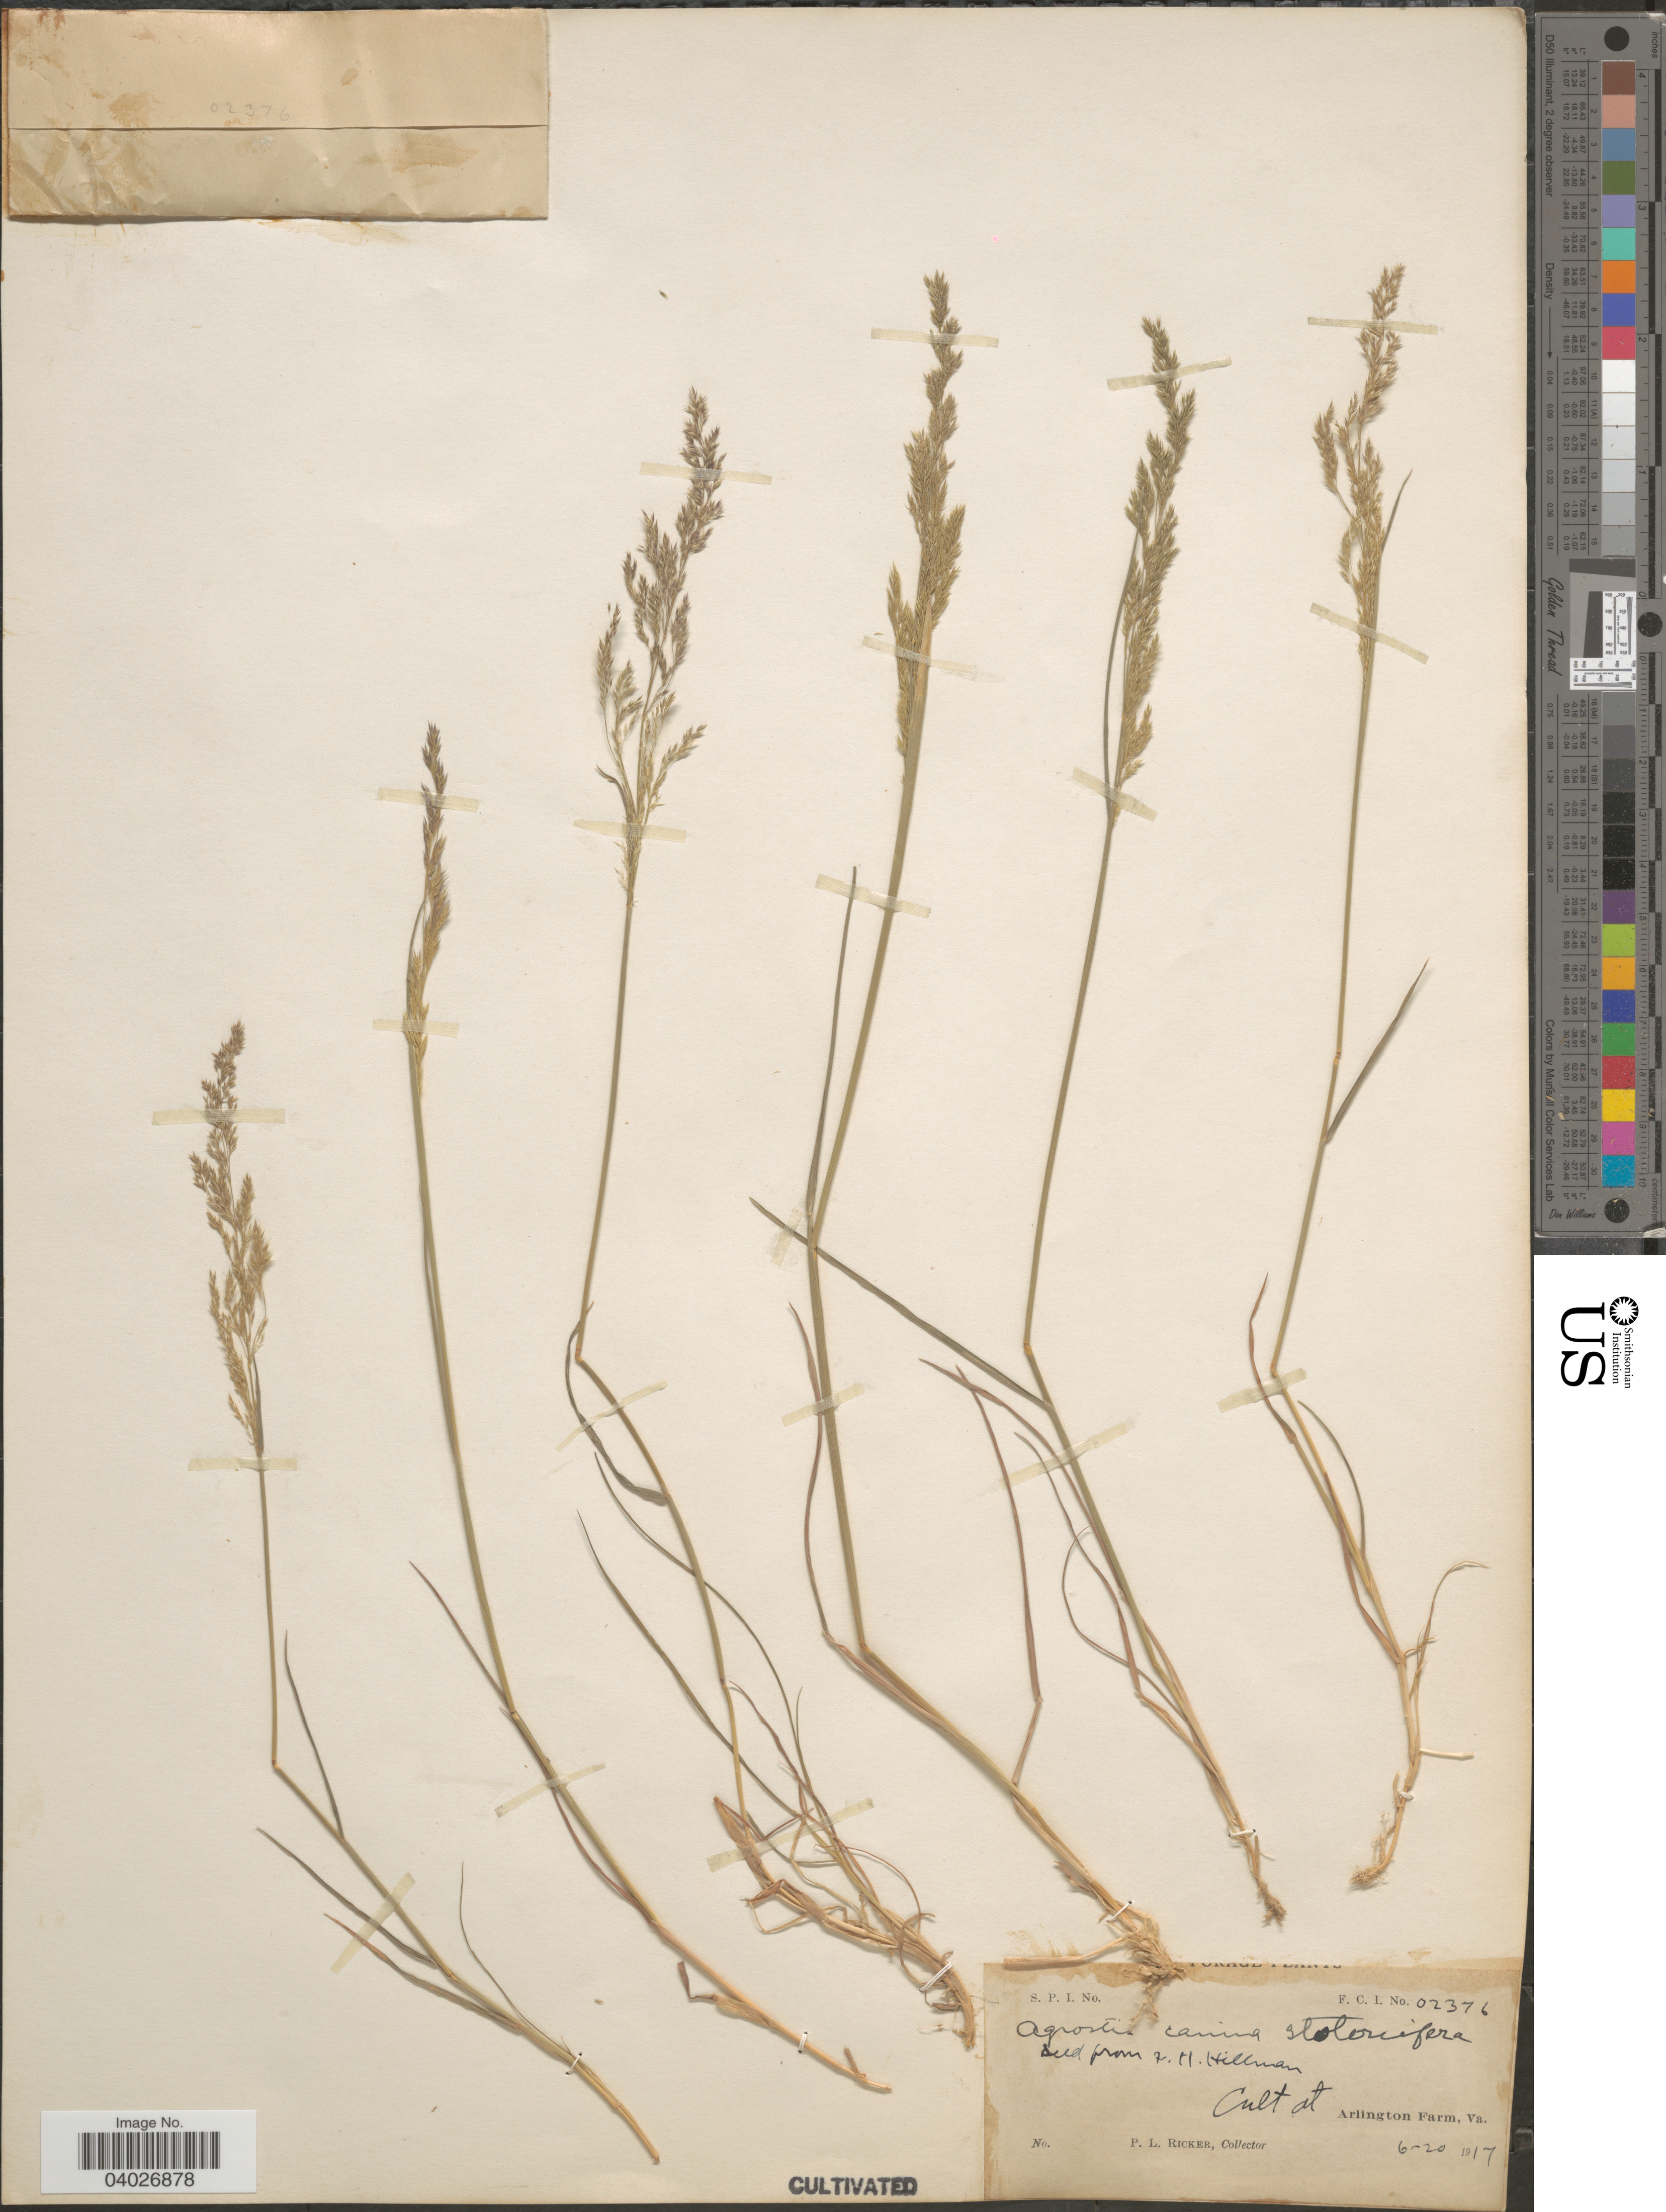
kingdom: Plantae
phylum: Tracheophyta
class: Liliopsida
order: Poales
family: Poaceae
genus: Agrostis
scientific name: Agrostis canina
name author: L.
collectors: P. Ricker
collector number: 02376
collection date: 1917-06-20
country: United States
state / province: Virginia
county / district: Arlington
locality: At Arlington Farm.